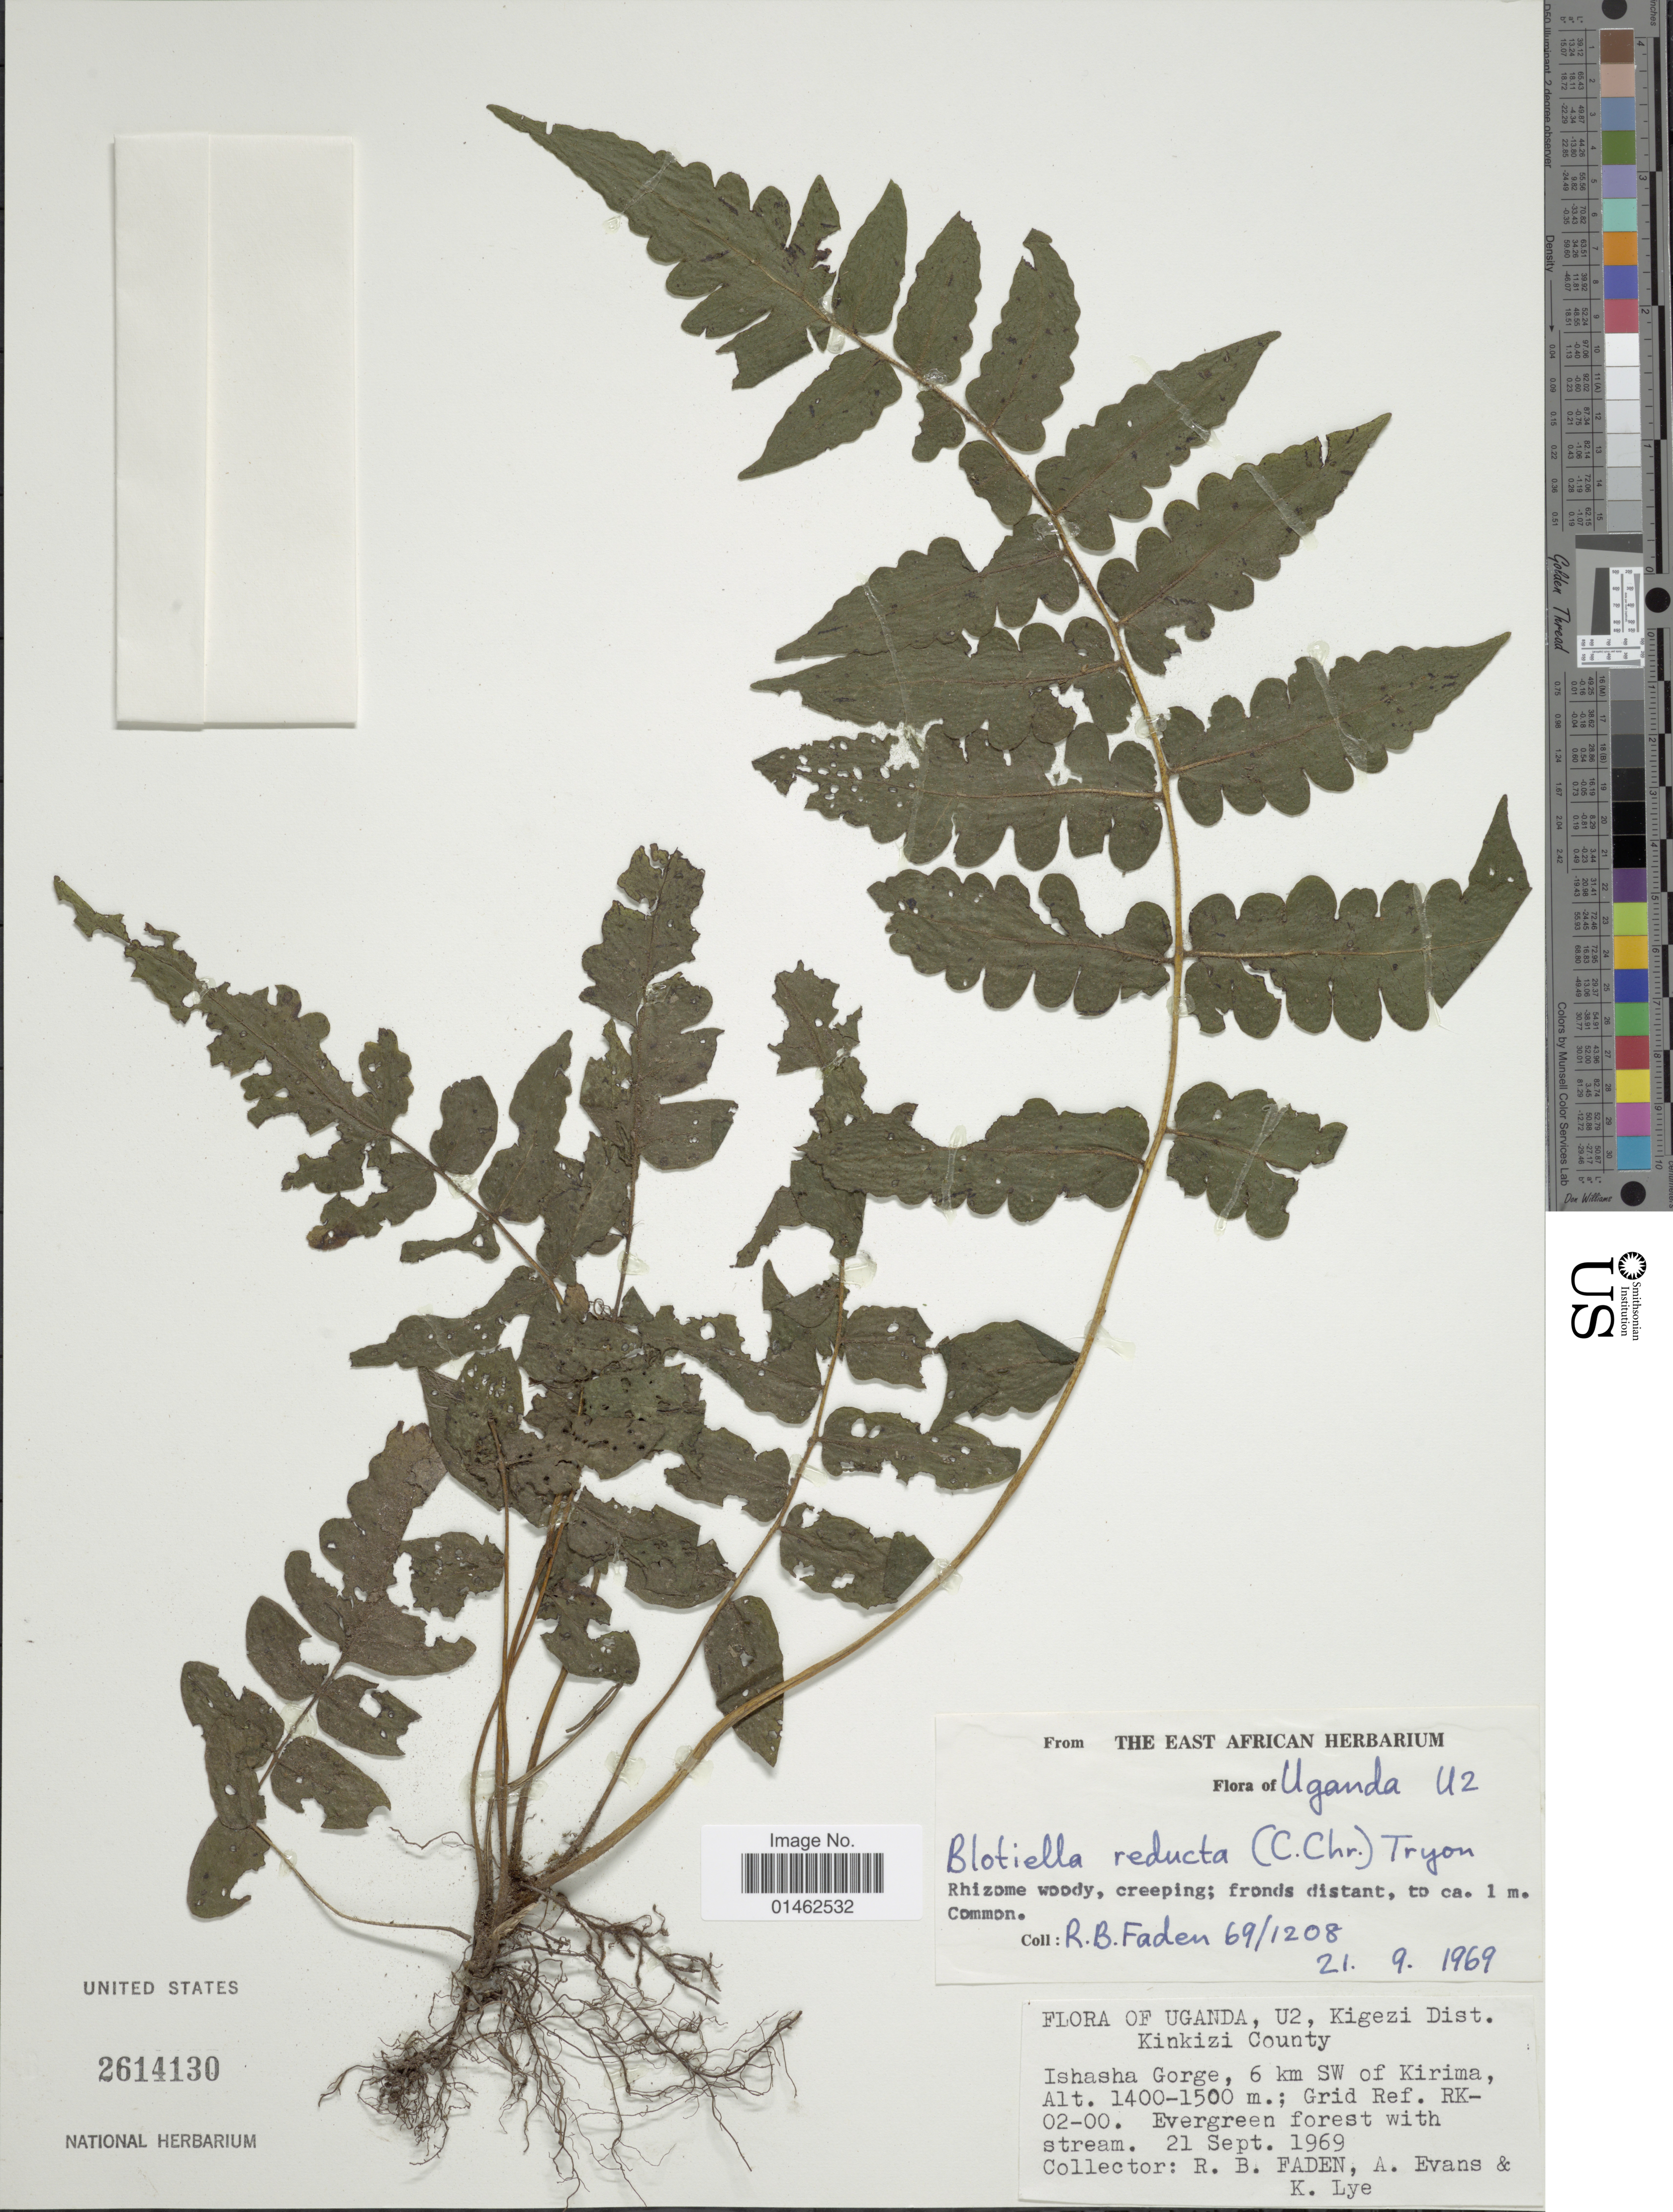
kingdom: Plantae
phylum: Tracheophyta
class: Polypodiopsida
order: Polypodiales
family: Dennstaedtiaceae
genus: Blotiella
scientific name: Blotiella reducta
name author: (C. Chr.) R.M. Tryon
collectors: R. B. Faden, A. Evans & K. A. Lye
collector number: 69/1208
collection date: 1969-09-21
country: Uganda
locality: U2, Kigezi Dist, Kinkizi County, Ishasha Gorge, 6 km SW of Kirima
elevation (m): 1400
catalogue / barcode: US 2614130